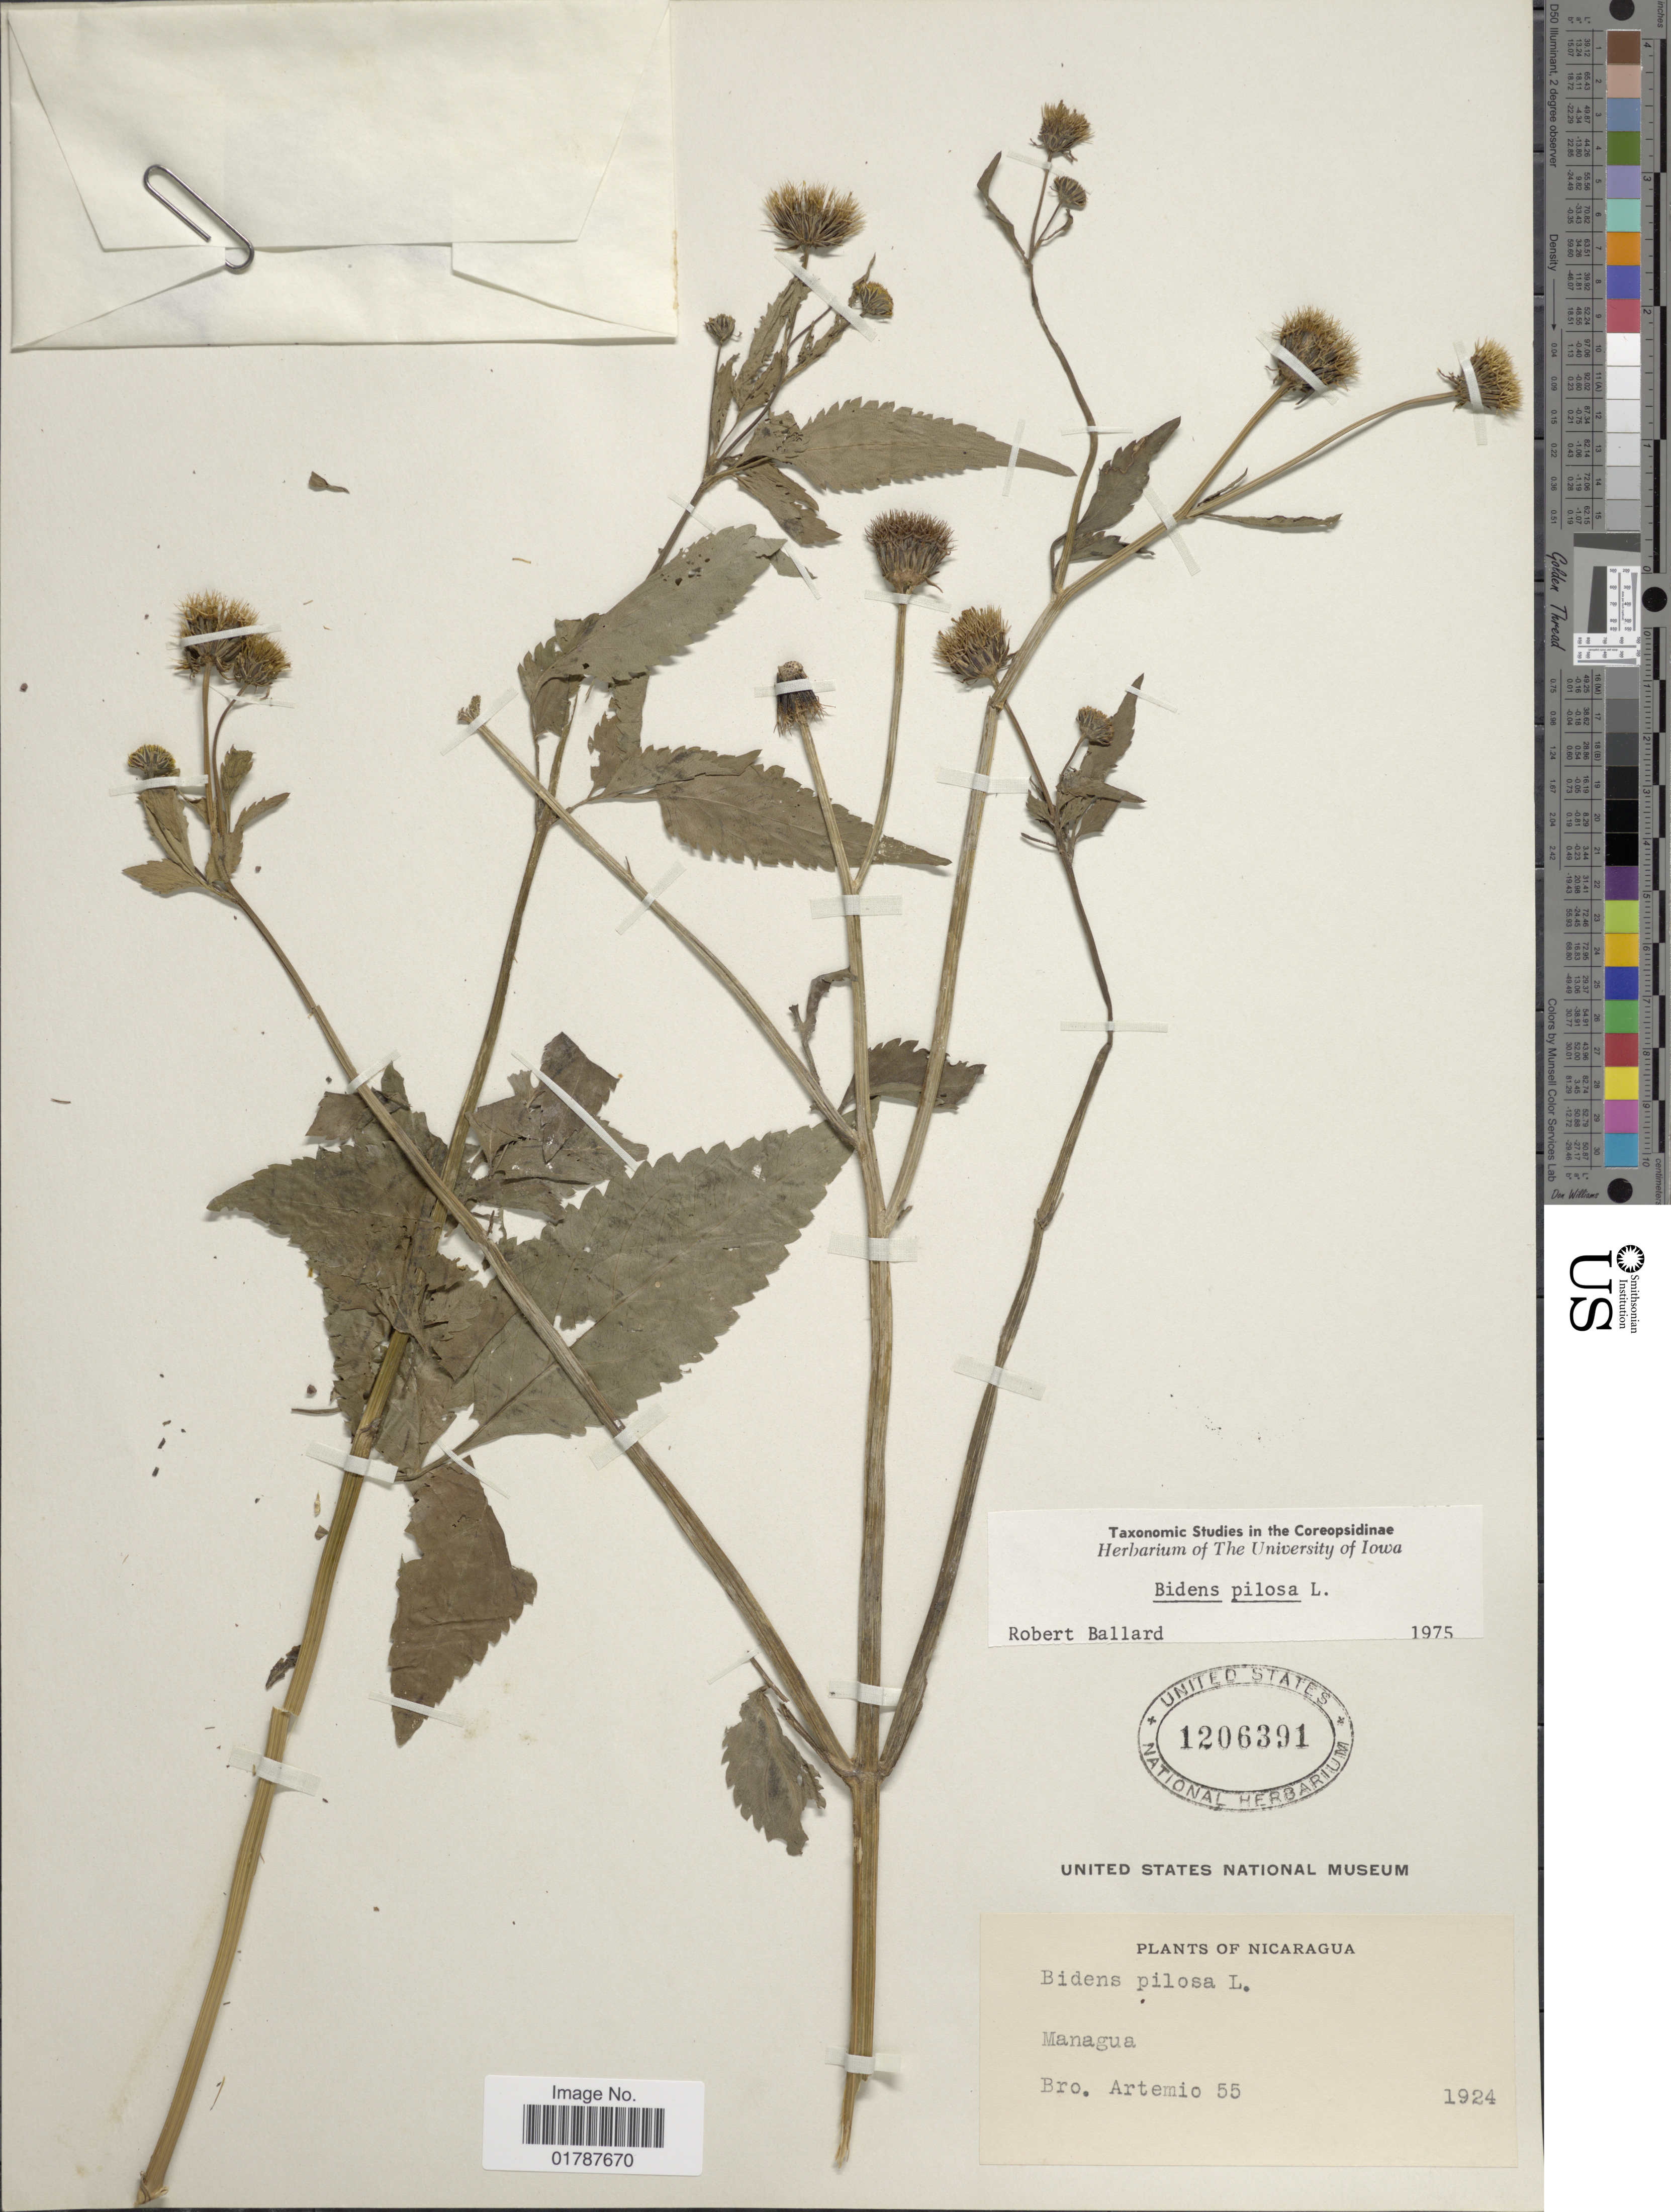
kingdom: Plantae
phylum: Tracheophyta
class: Magnoliopsida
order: Asterales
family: Asteraceae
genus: Bidens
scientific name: Bidens pilosa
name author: L.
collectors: B. Artemio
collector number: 55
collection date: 1924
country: Nicaragua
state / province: Managua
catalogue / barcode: US 1206391